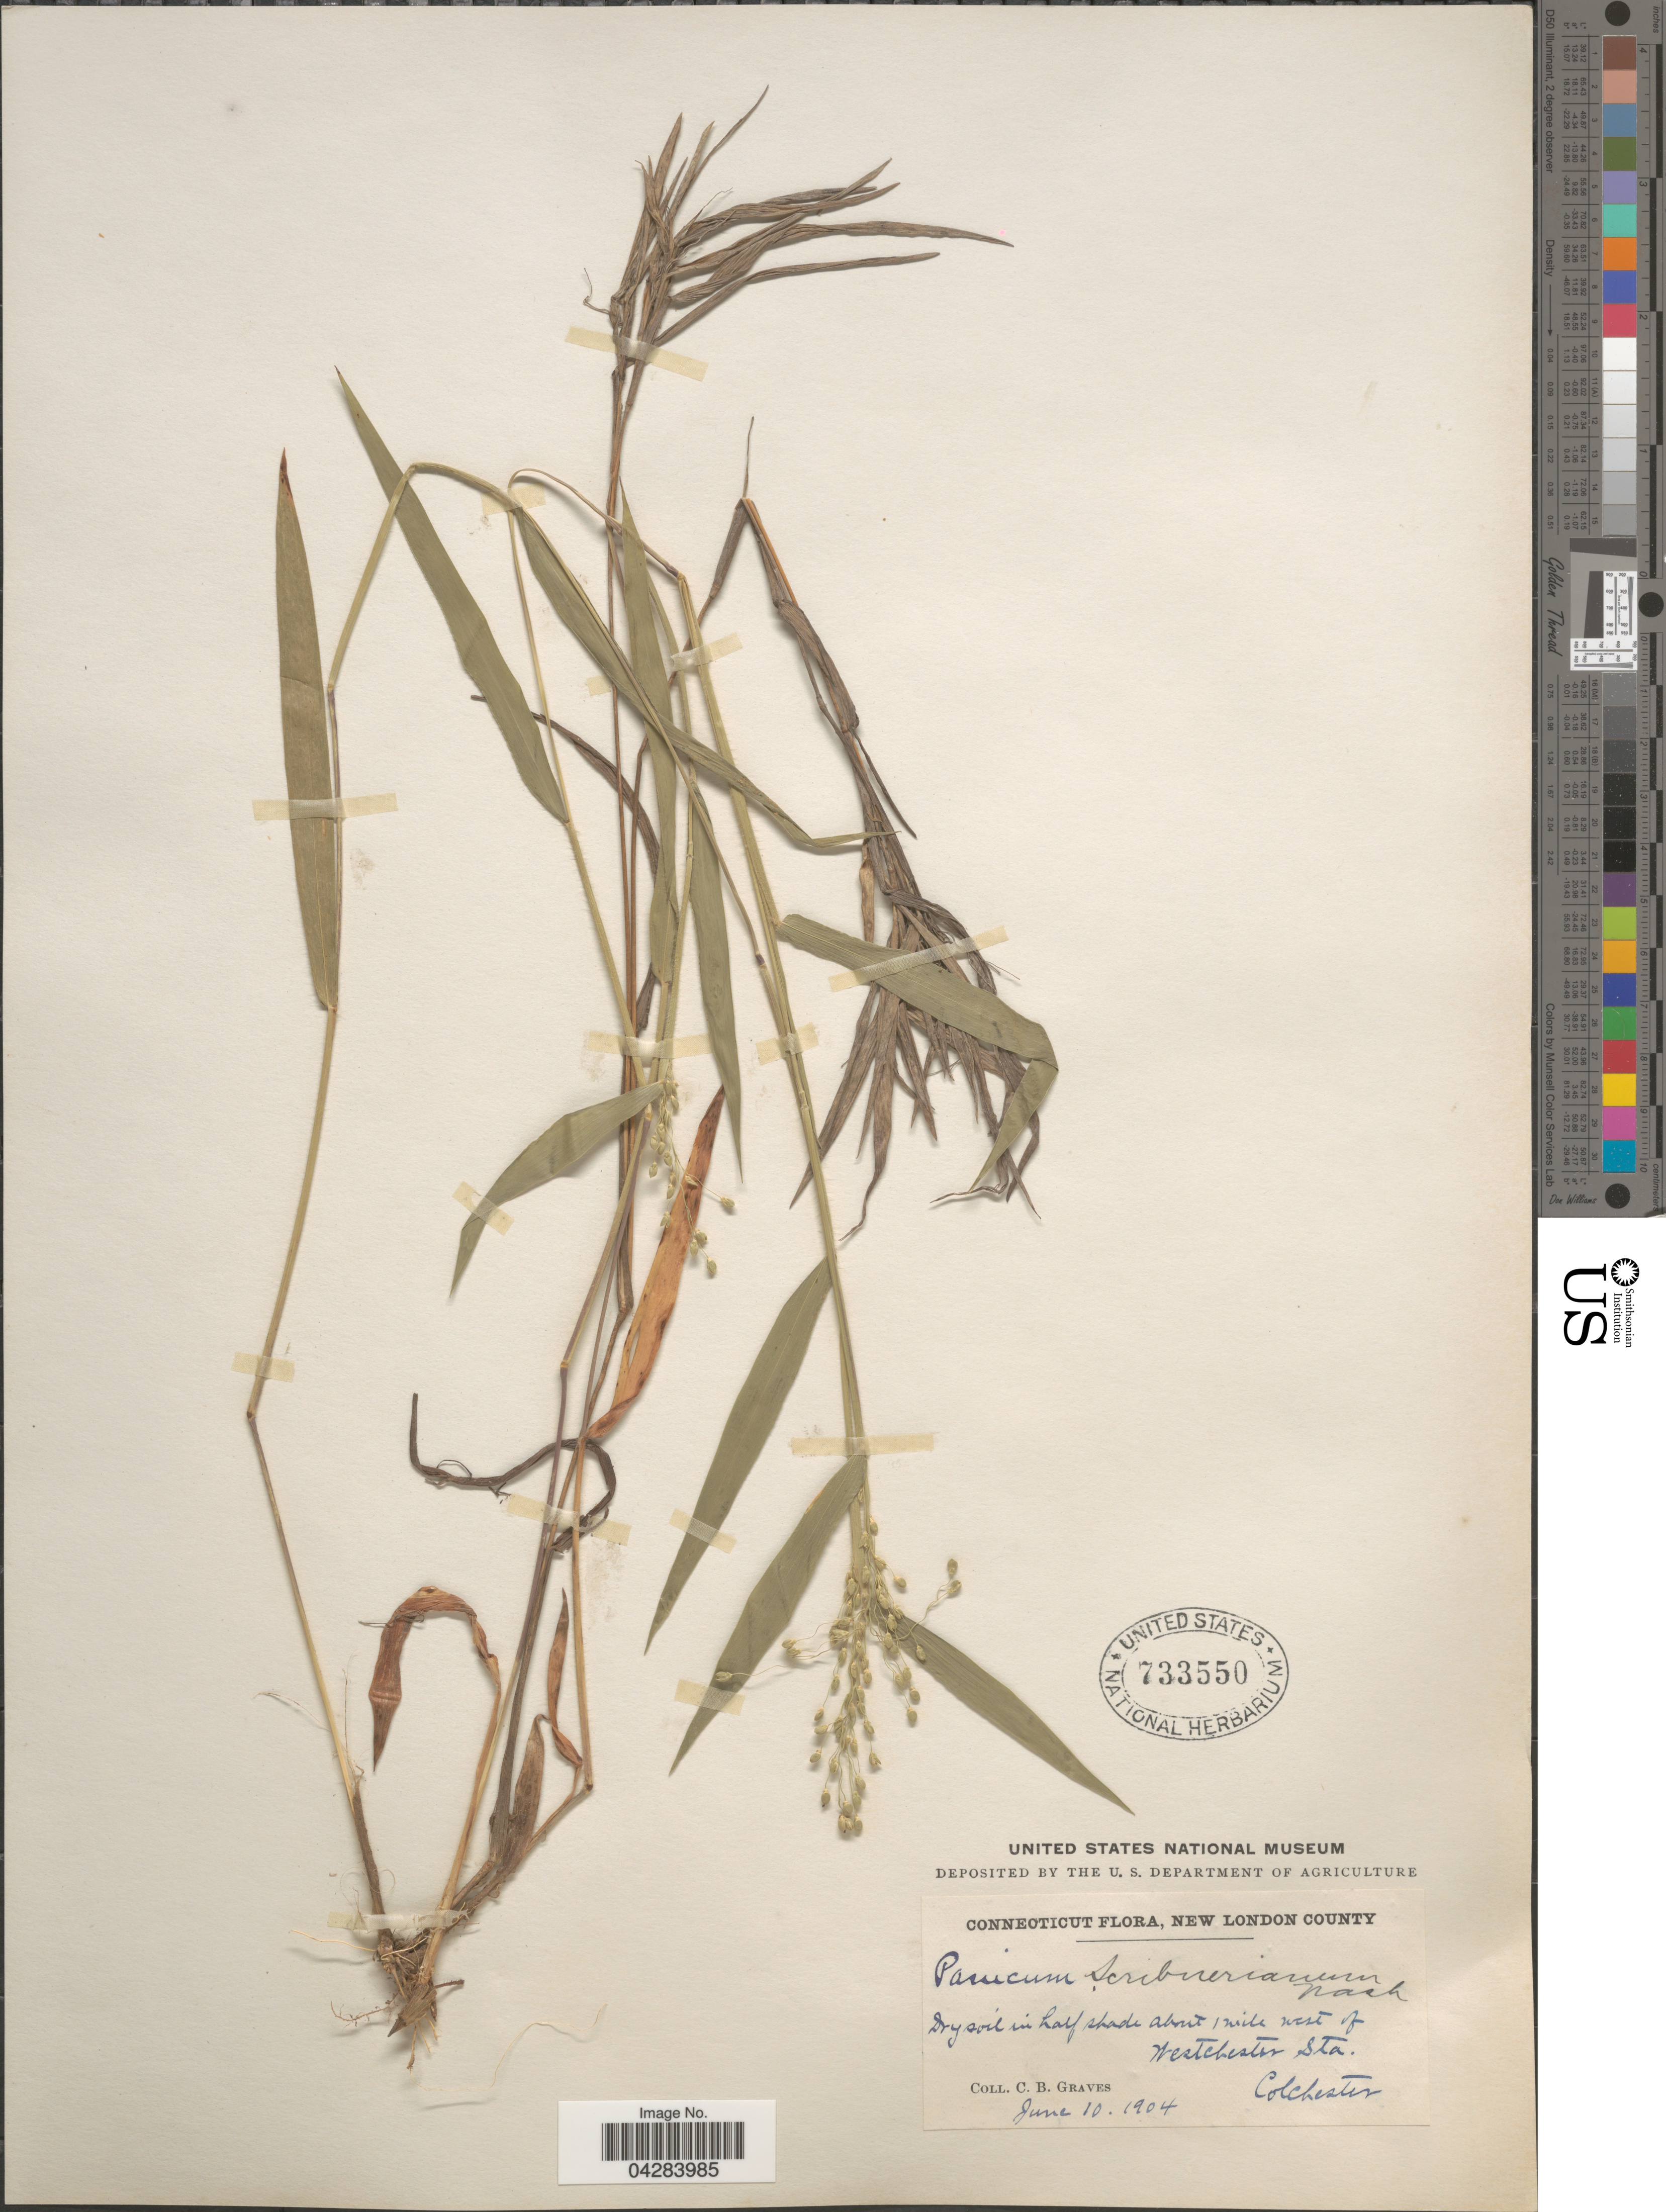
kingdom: Plantae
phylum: Tracheophyta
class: Liliopsida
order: Poales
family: Poaceae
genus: Dichanthelium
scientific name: Dichanthelium oligosanthes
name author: (Schult.) Gould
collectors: C. Graves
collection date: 1904-06-10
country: United States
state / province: Connecticut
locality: New London County. Dry soil in half shade about 1 mile west of Westchester Sta. Colchester.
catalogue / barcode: US 733550